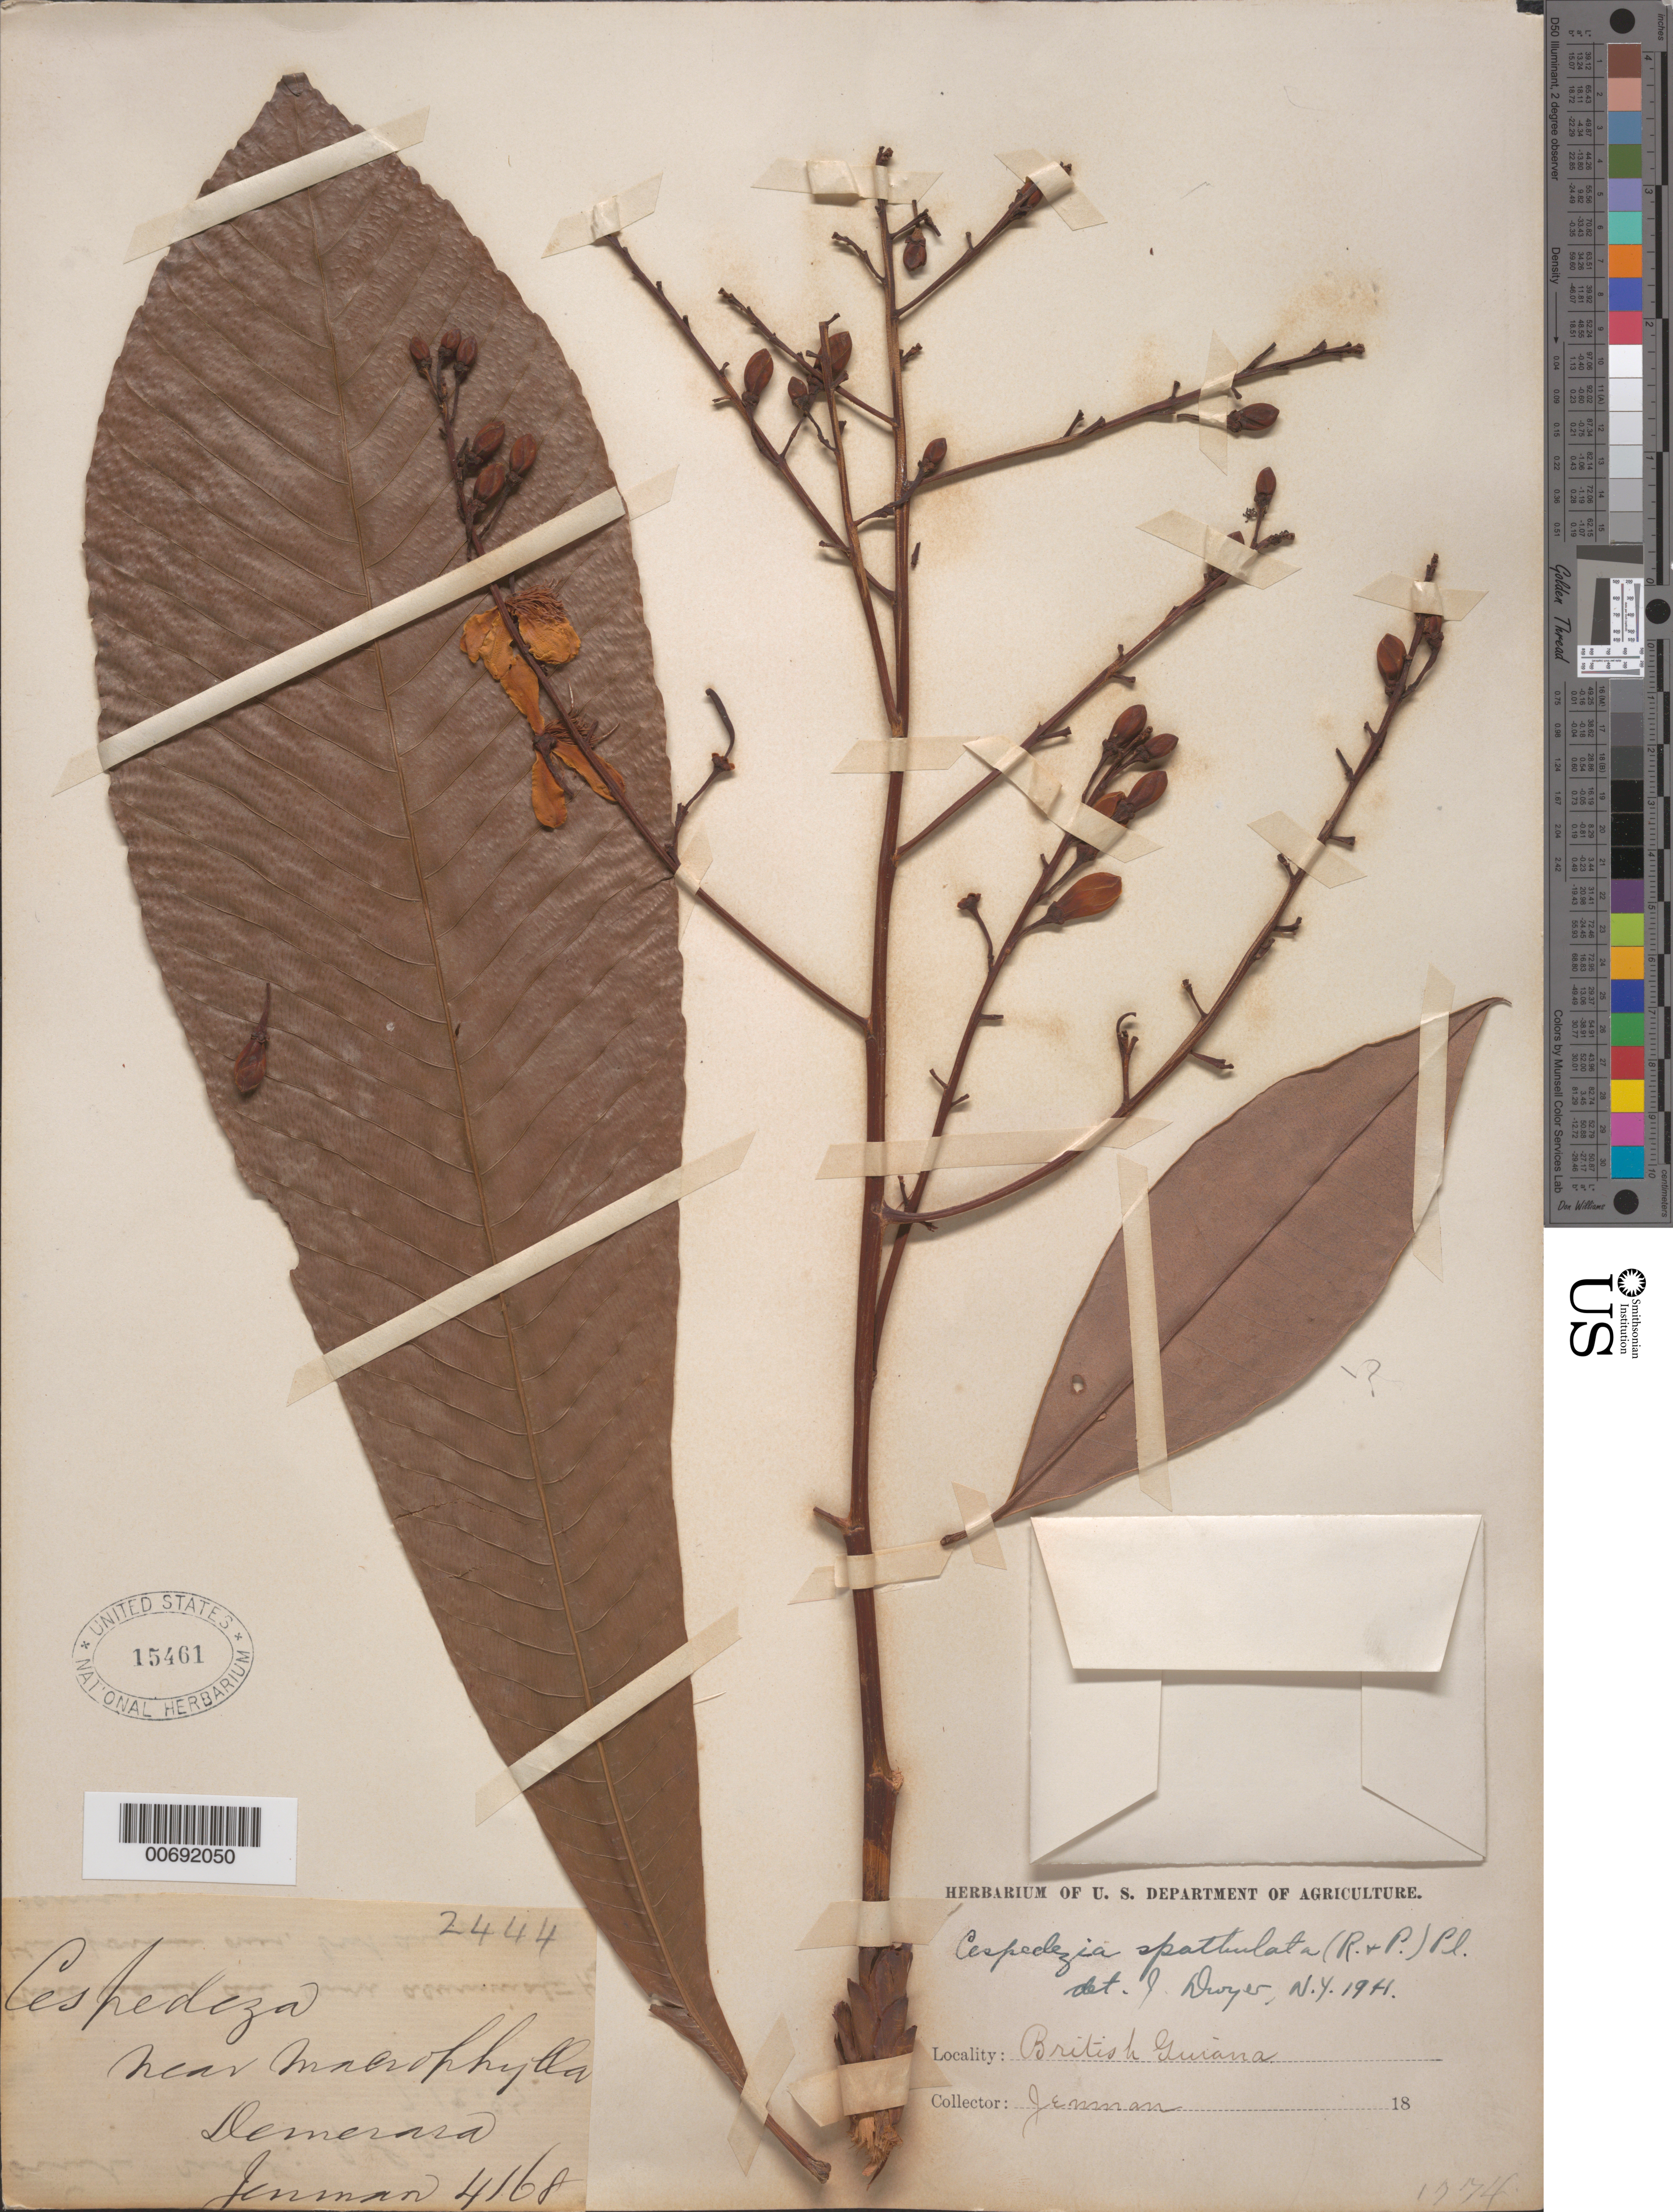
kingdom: Plantae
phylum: Tracheophyta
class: Magnoliopsida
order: Malpighiales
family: Ochnaceae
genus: Cespedesia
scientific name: Cespedesia spathulata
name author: (Ruiz & Pav.) Planch.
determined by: Dwyer, J. D., (MO), Missouri Botanical Garden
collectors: G. S. Jenman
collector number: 4168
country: Guyana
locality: Demerara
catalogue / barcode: US 15461